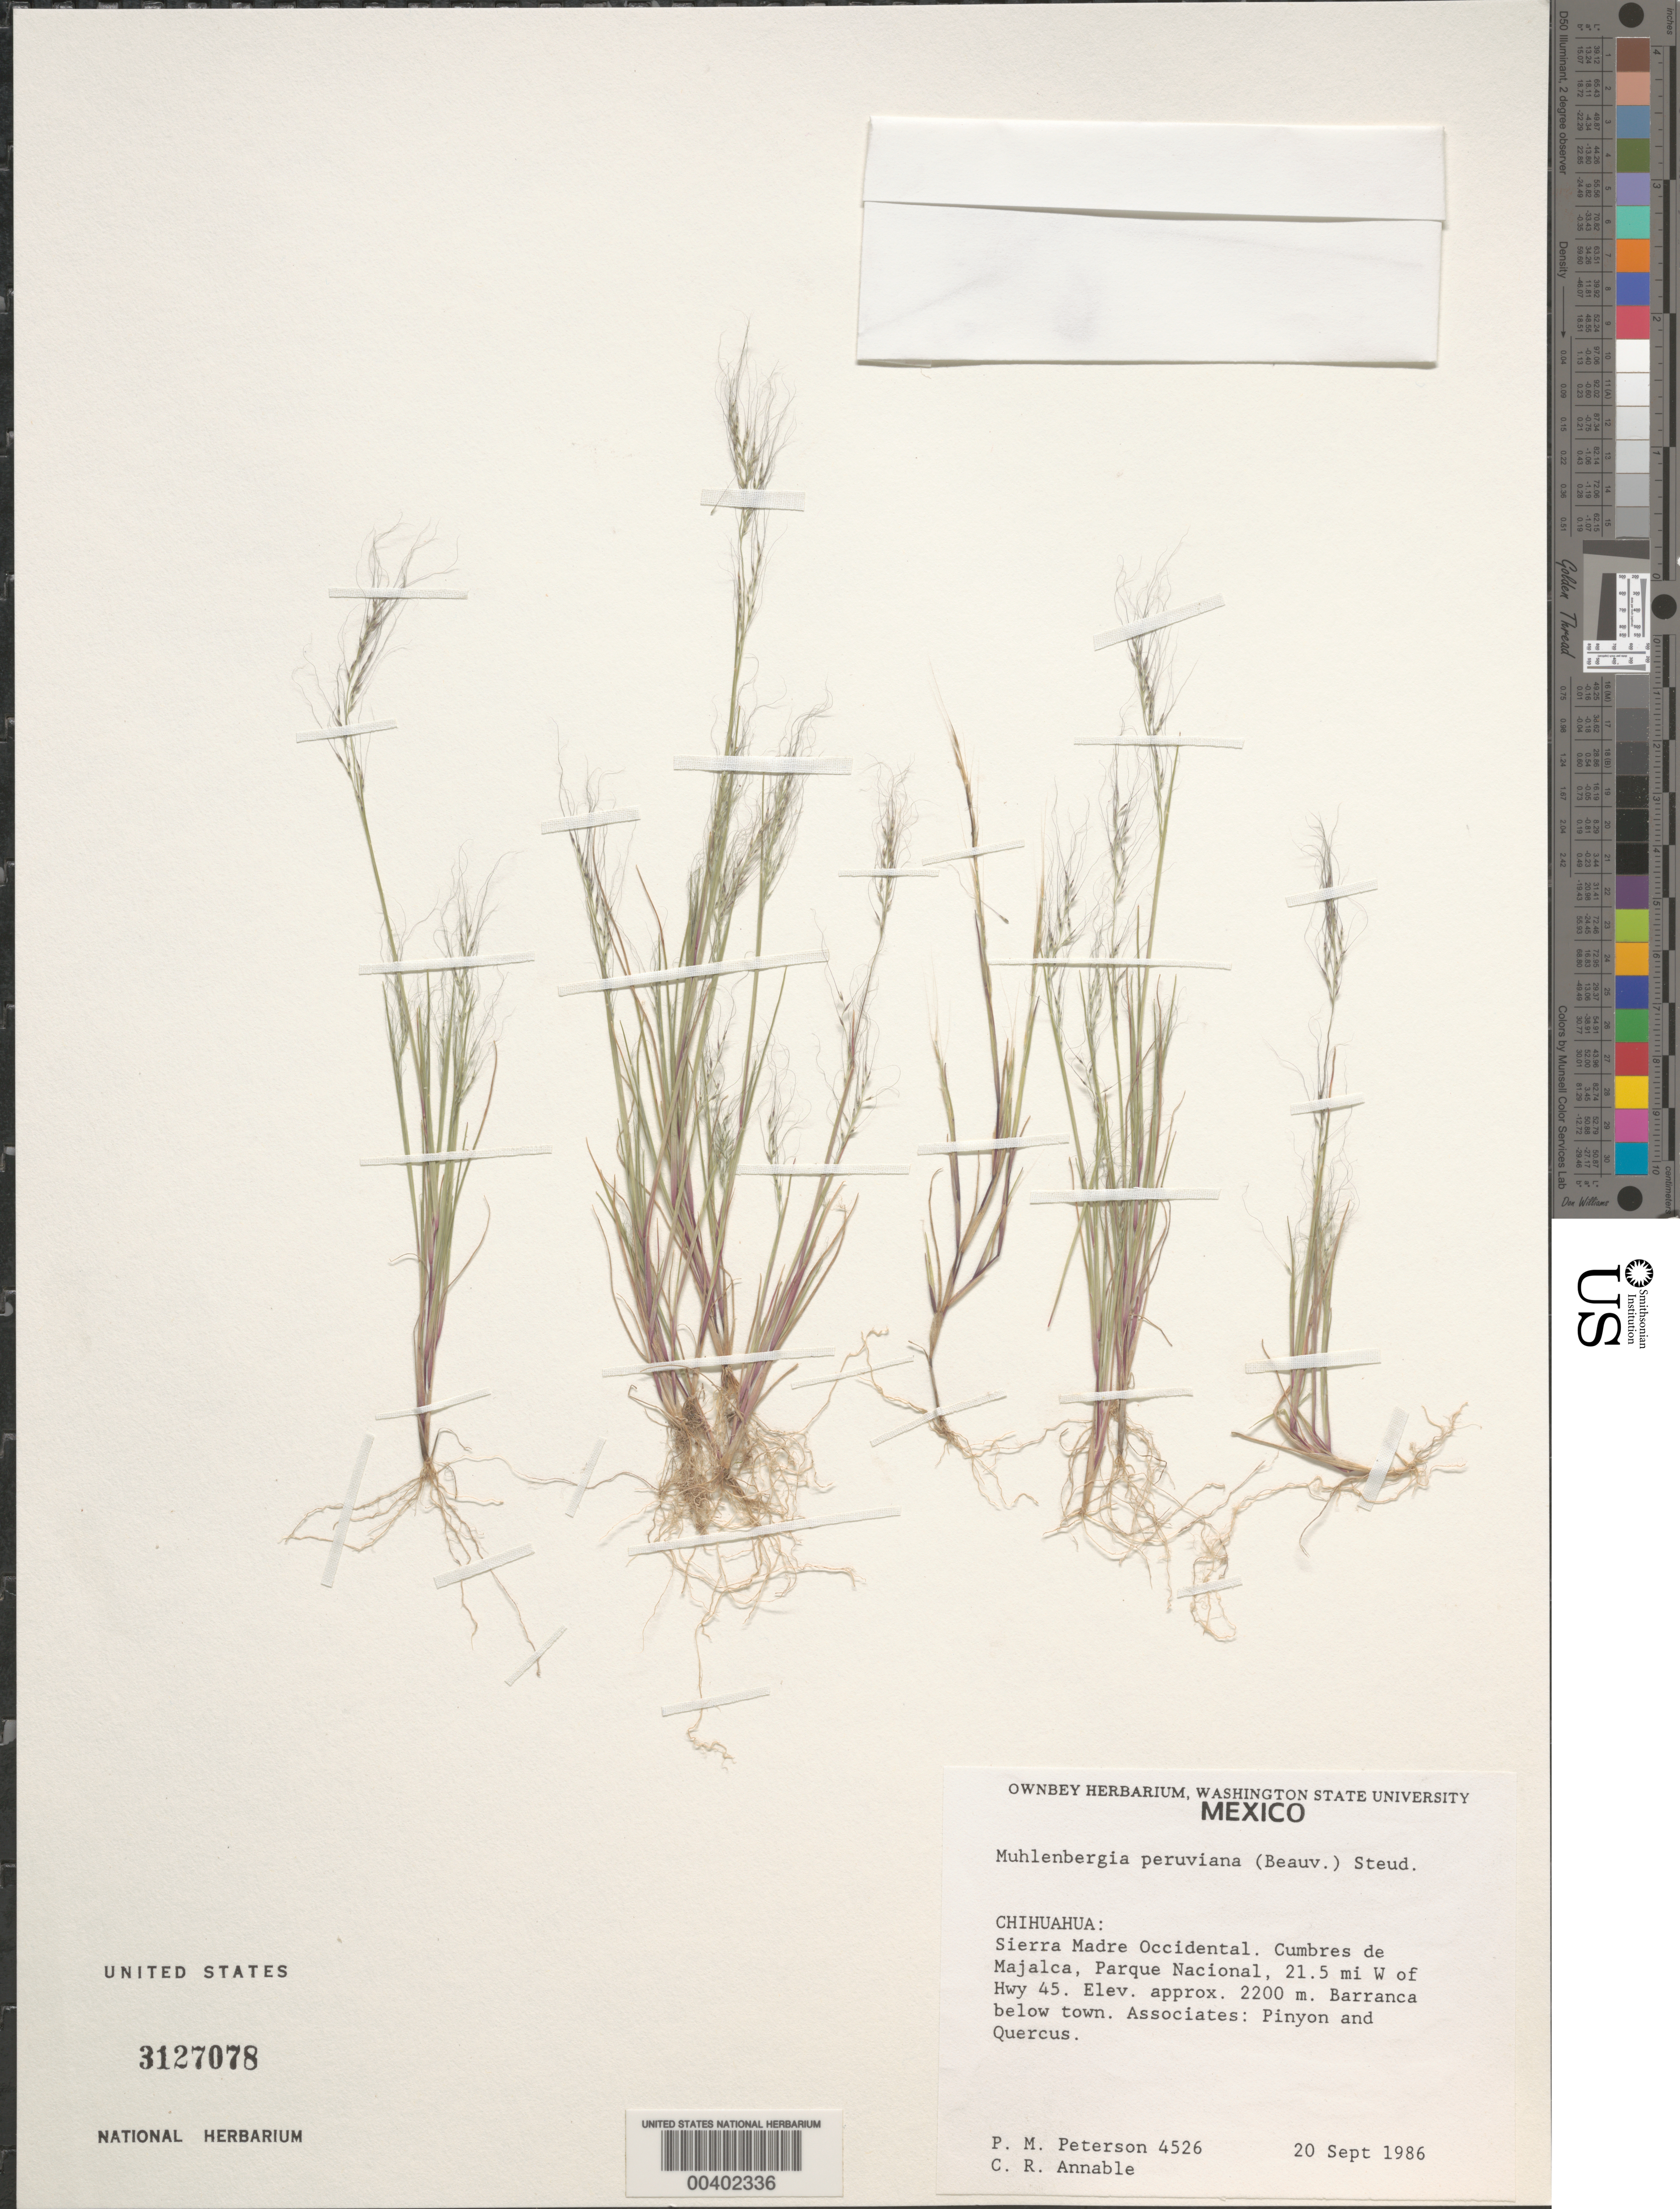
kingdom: Plantae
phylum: Tracheophyta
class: Liliopsida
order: Poales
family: Poaceae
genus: Muhlenbergia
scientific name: Muhlenbergia peruviana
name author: (P. Beauv.) Steud.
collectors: P. M. Peterson & C. R. Annable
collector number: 04526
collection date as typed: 20 Sep 1986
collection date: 1986-09-20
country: Mexico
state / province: Chihuahua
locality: Sierra Madre Occidental, Parque Nacional, Cumbres de Majalca, 21.5 miles W of hwy 45.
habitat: Barranca below town, associated with Pinyon pines and Quercus.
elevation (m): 2200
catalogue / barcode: US 3127078